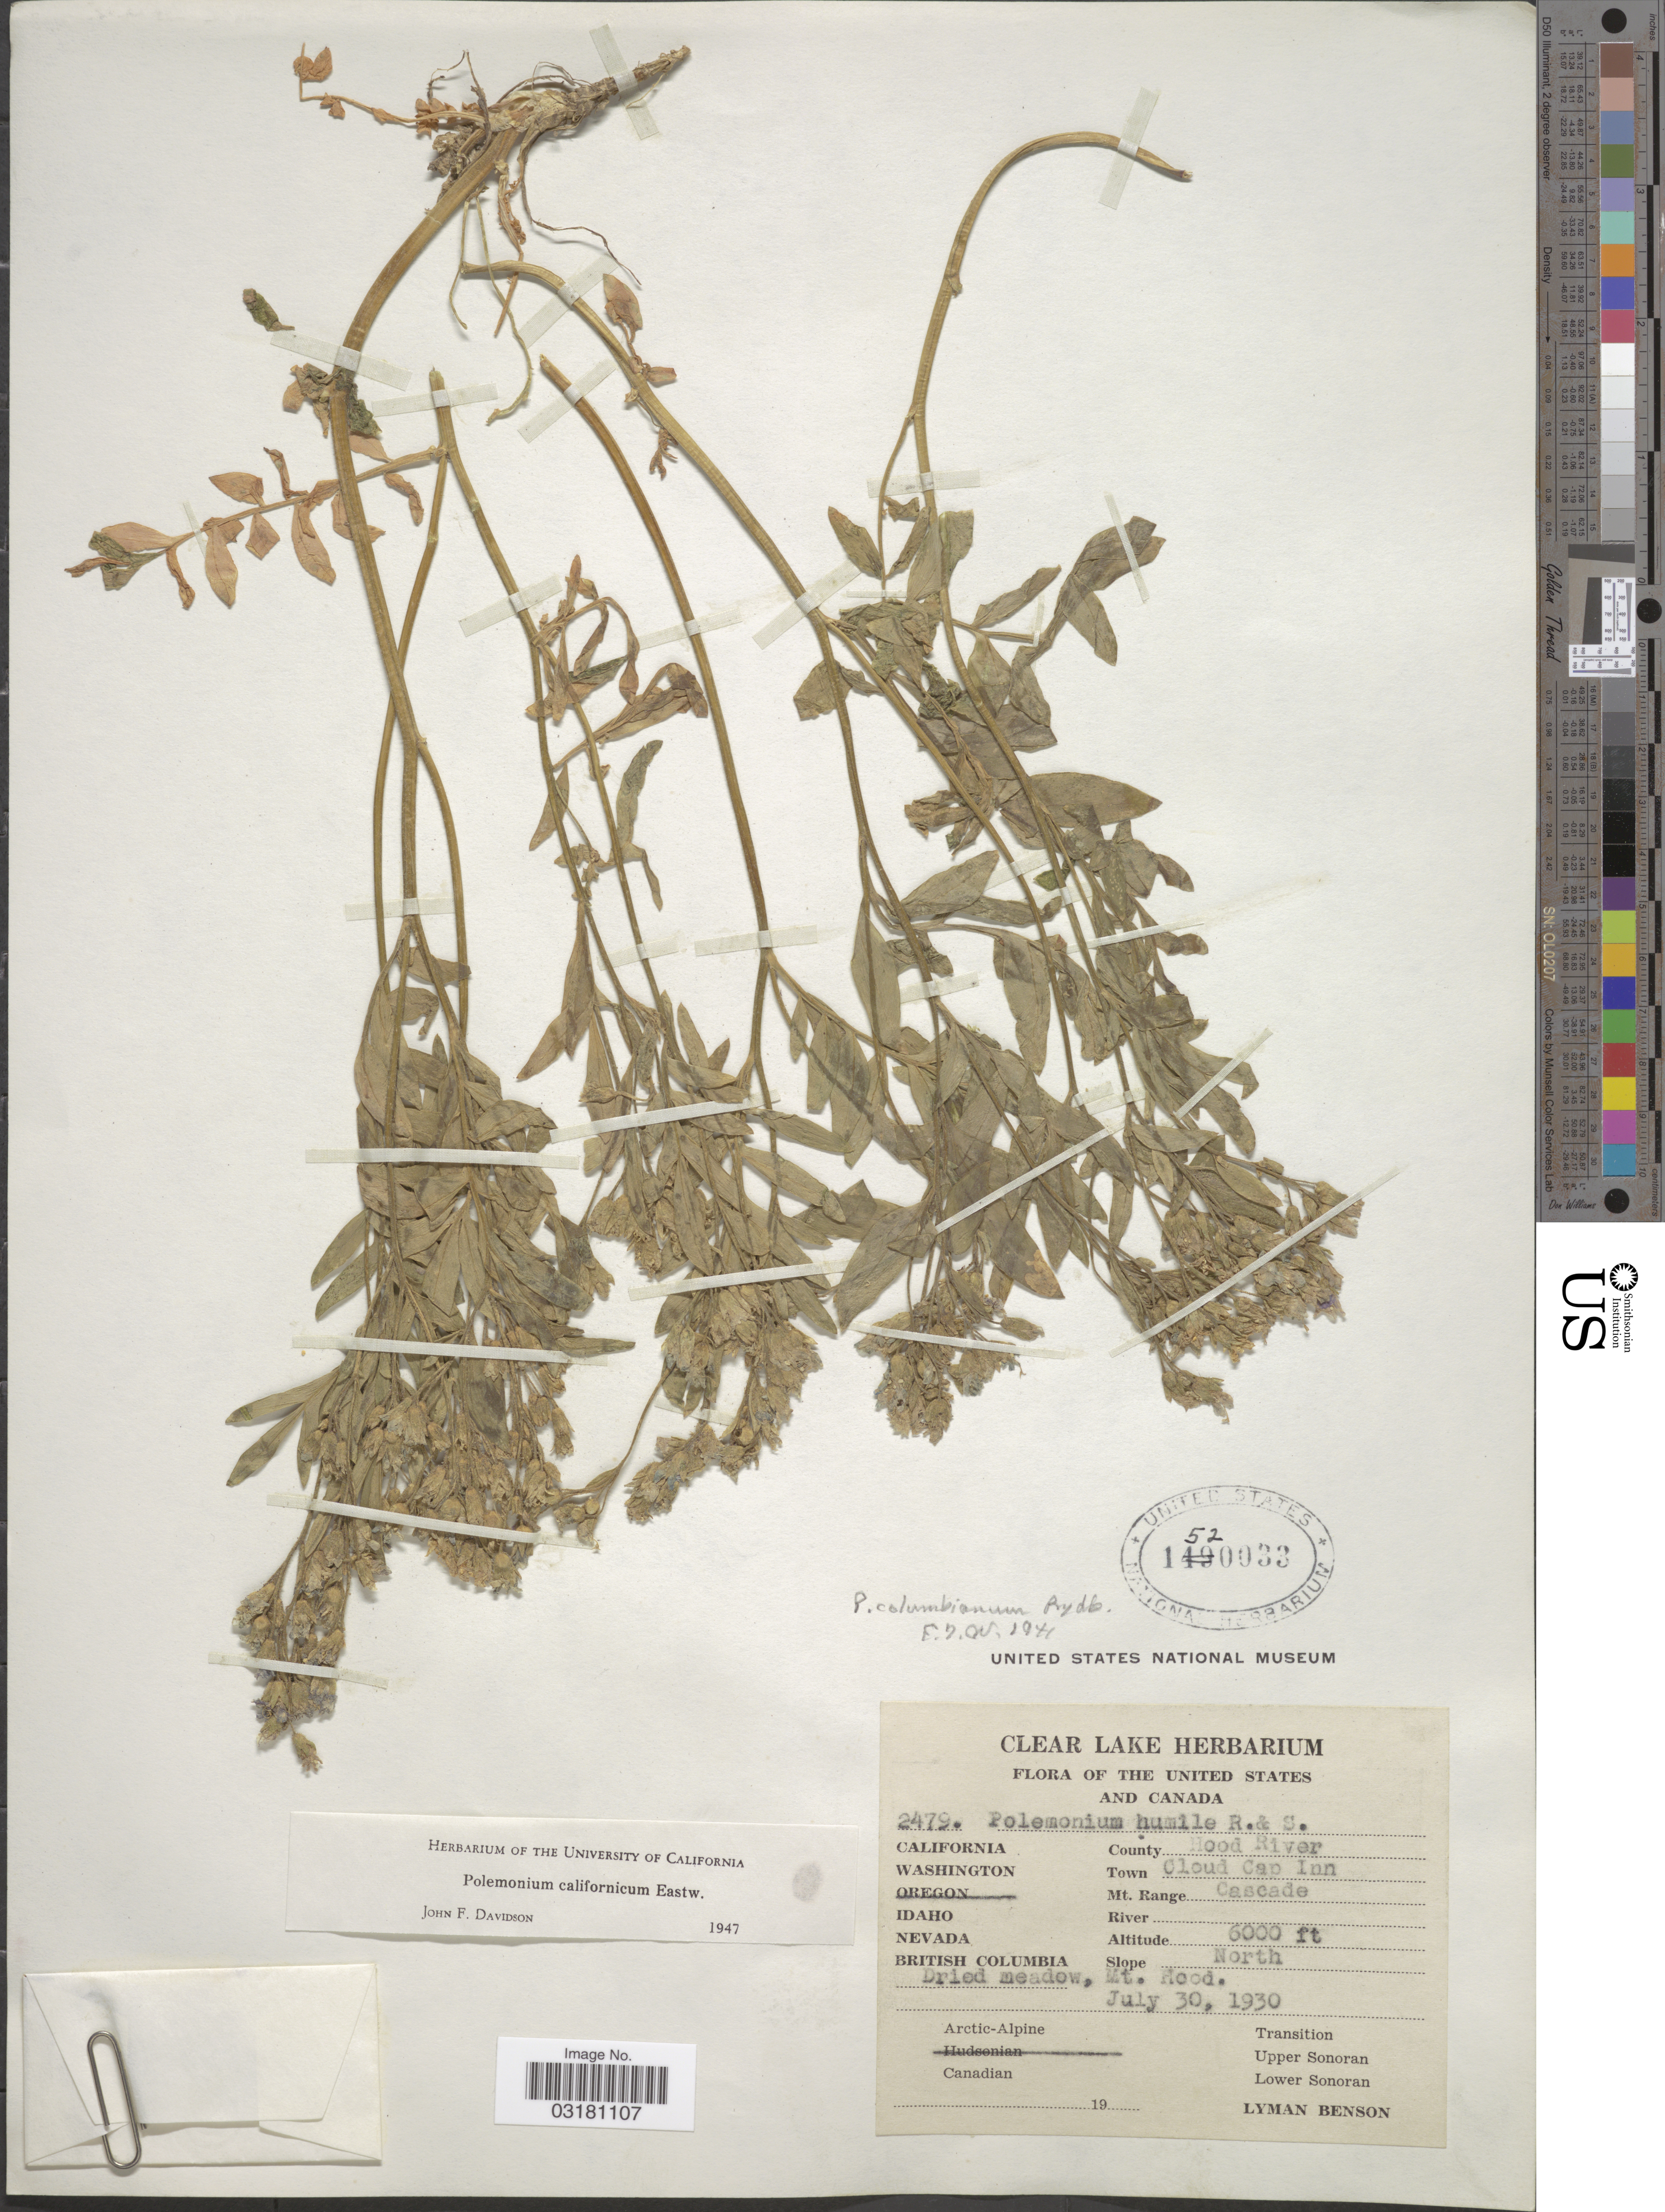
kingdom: Plantae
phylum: Tracheophyta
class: Magnoliopsida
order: Ericales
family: Polemoniaceae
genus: Polemonium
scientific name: Polemonium californicum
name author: Eastw.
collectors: L. D. Benson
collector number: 2479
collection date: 1930-07-30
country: United States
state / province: Oregon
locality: County Hood River. Town Cloud Cap Inn. Mt. Range Cascade. Mt. Hood.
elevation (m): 1829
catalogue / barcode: US 1520033